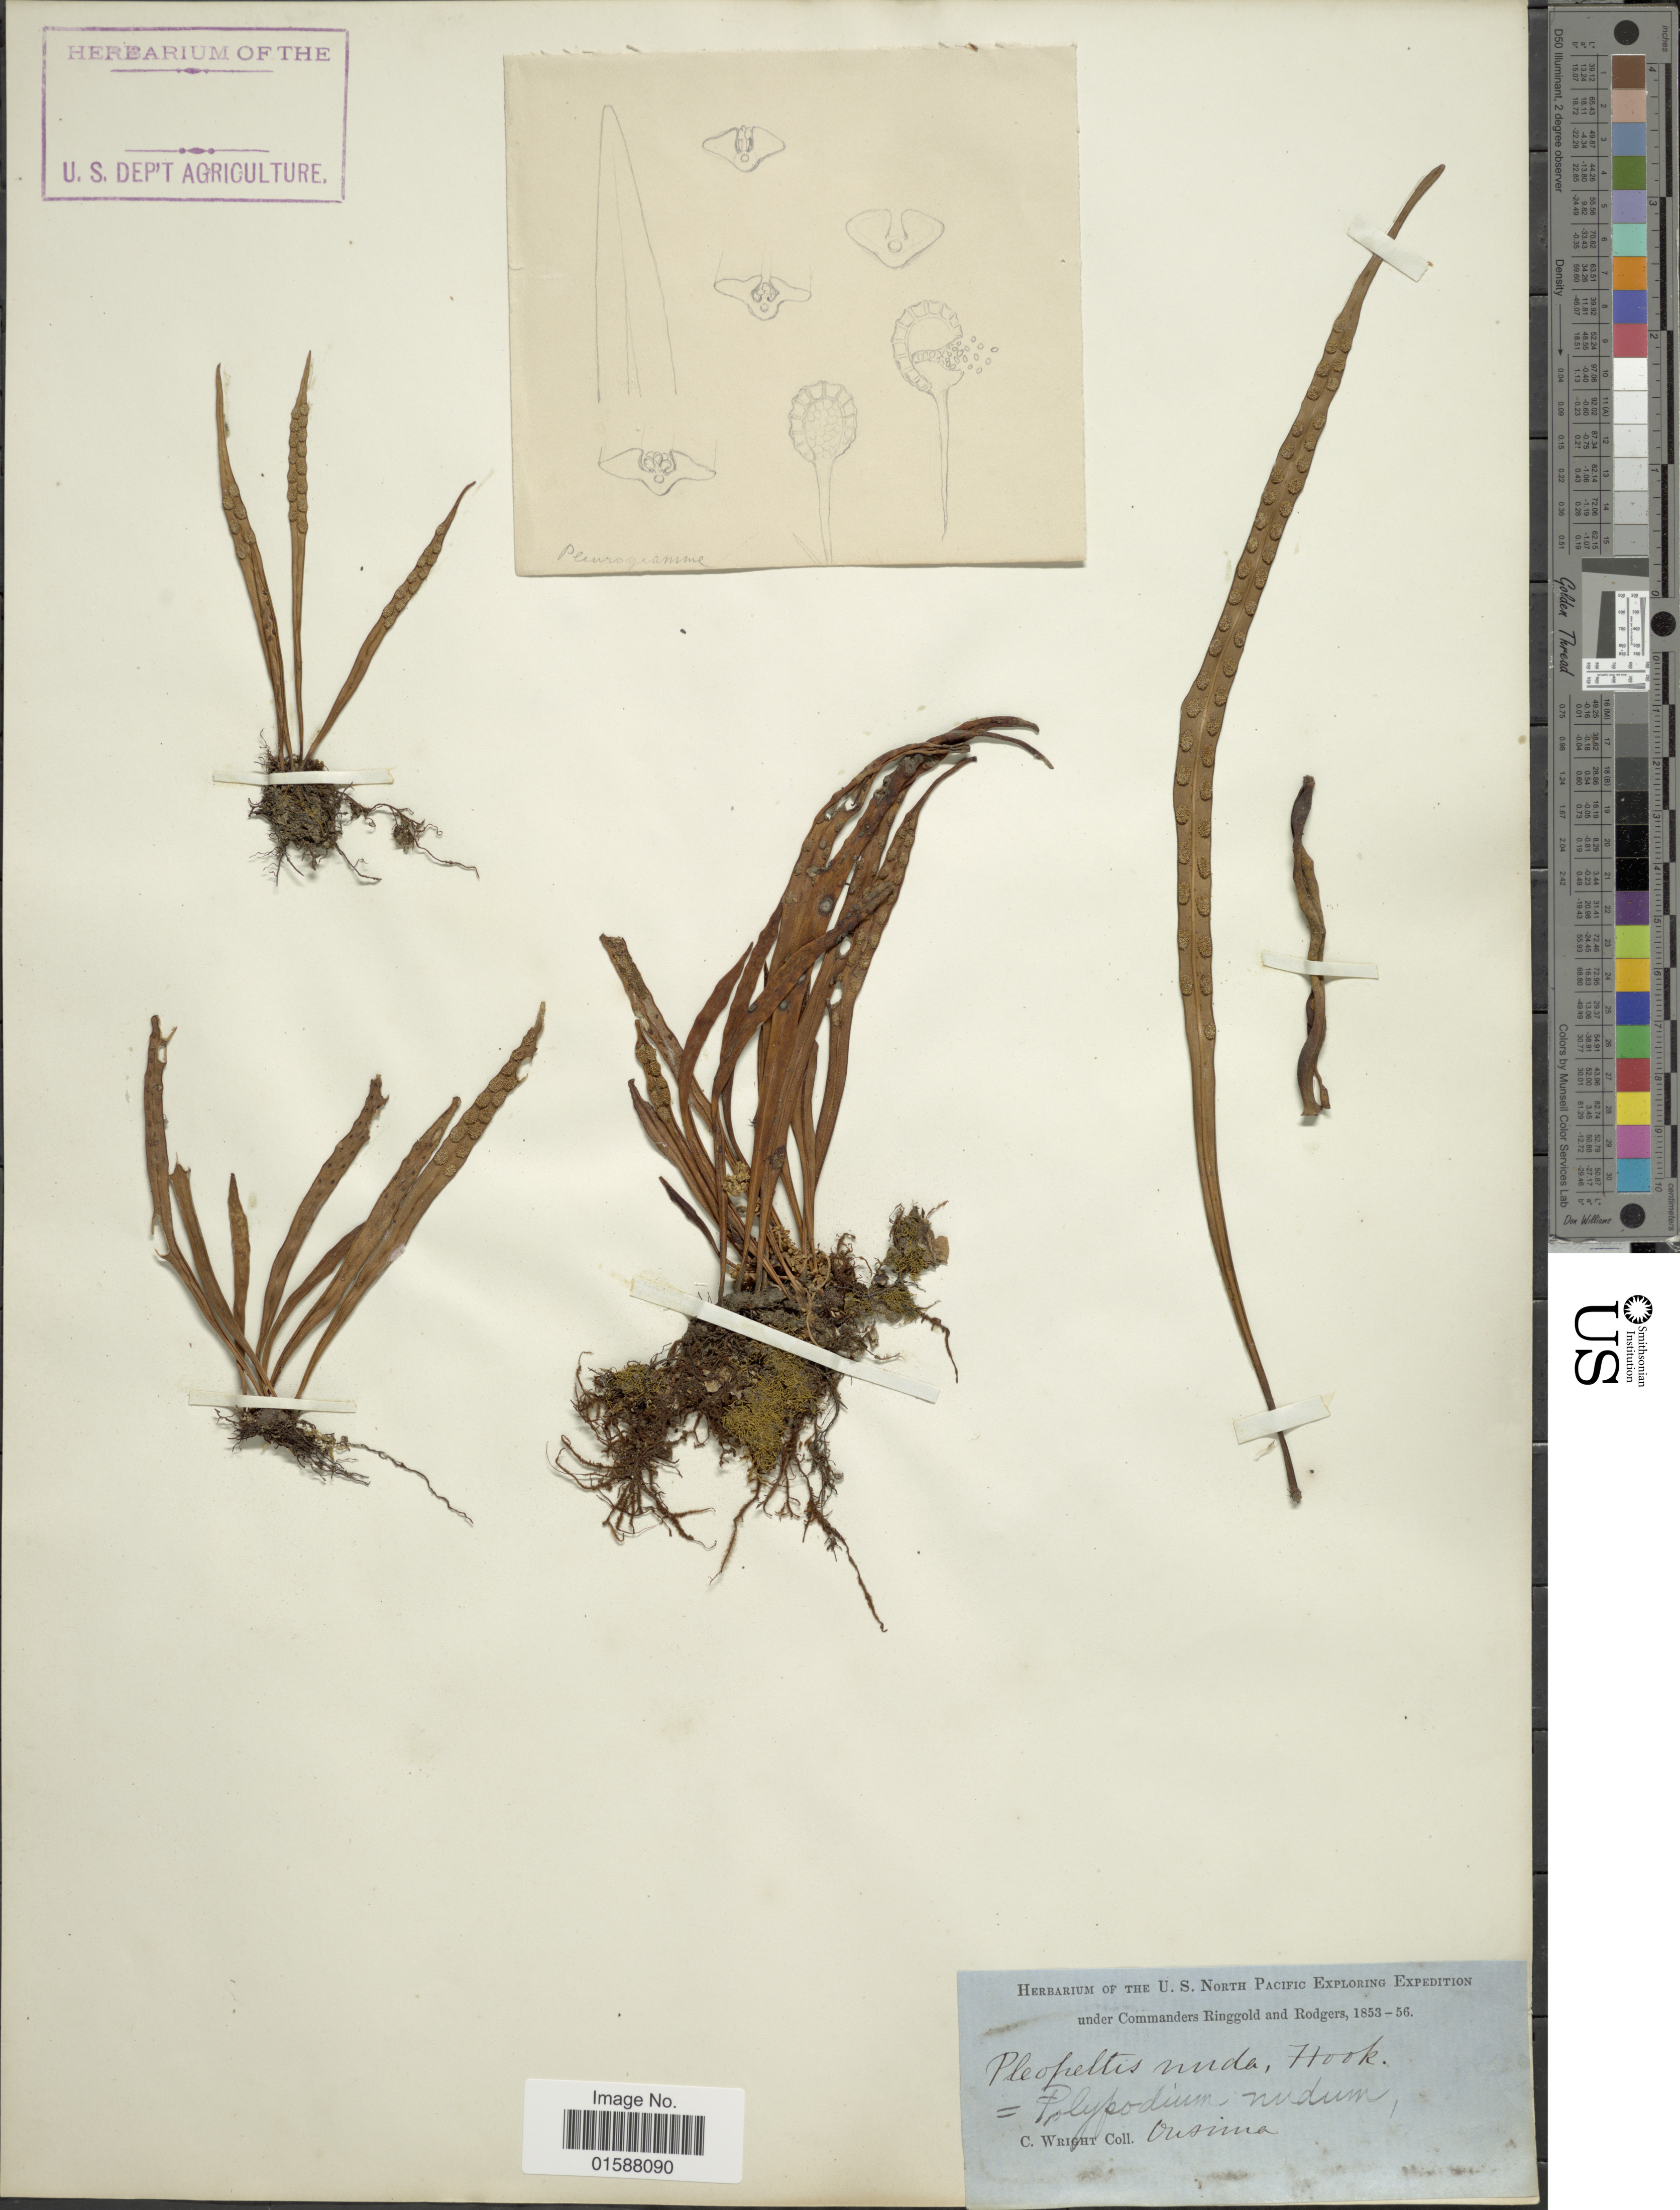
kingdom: Plantae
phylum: Tracheophyta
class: Polypodiopsida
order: Polypodiales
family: Polypodiaceae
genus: Lepisorus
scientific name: Lepisorus thunbergianus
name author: (Kaulf.) Ching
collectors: C. Wright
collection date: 1853/1856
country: Japan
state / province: Okinawa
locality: Ousima.